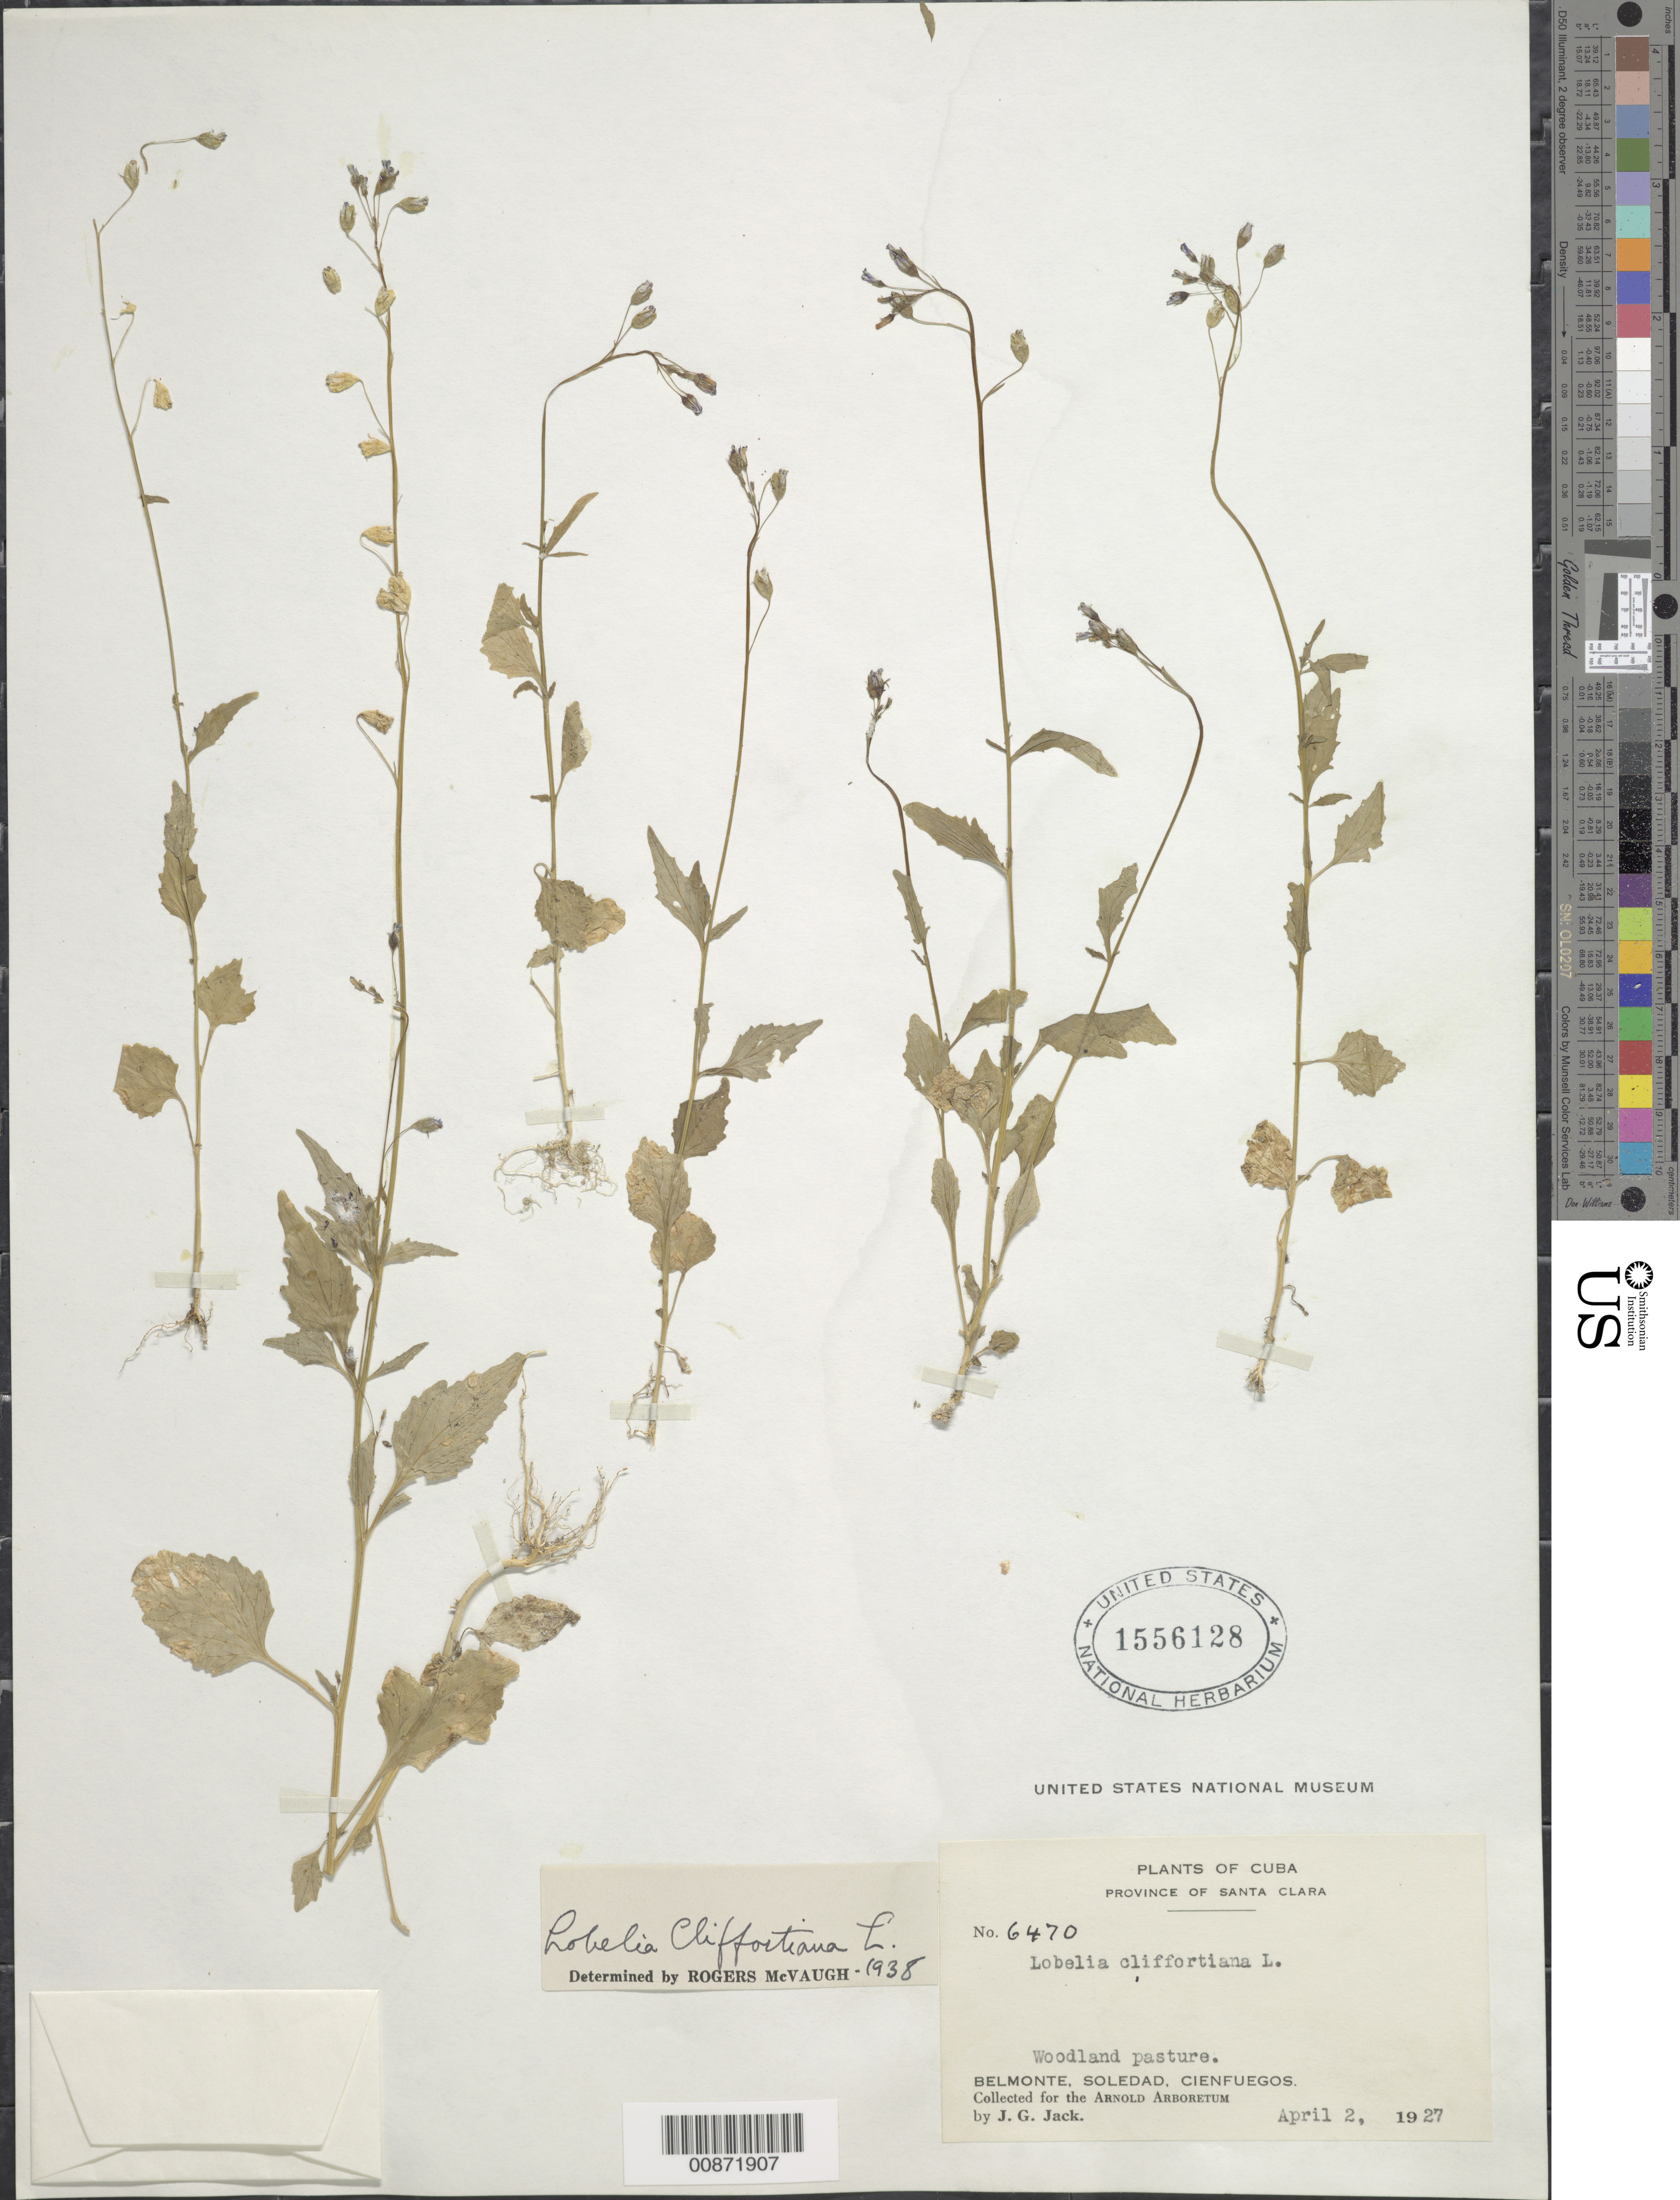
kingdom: Plantae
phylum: Tracheophyta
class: Magnoliopsida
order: Asterales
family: Campanulaceae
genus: Lobelia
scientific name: Lobelia cliffortiana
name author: L.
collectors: J. G. Jack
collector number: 6470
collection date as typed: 01 Apr 1927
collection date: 1927-04-01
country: Cuba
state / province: Las Villas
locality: Belmonte, Soledad, Cienfuegos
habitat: Woodland pasture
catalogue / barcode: US 1556128